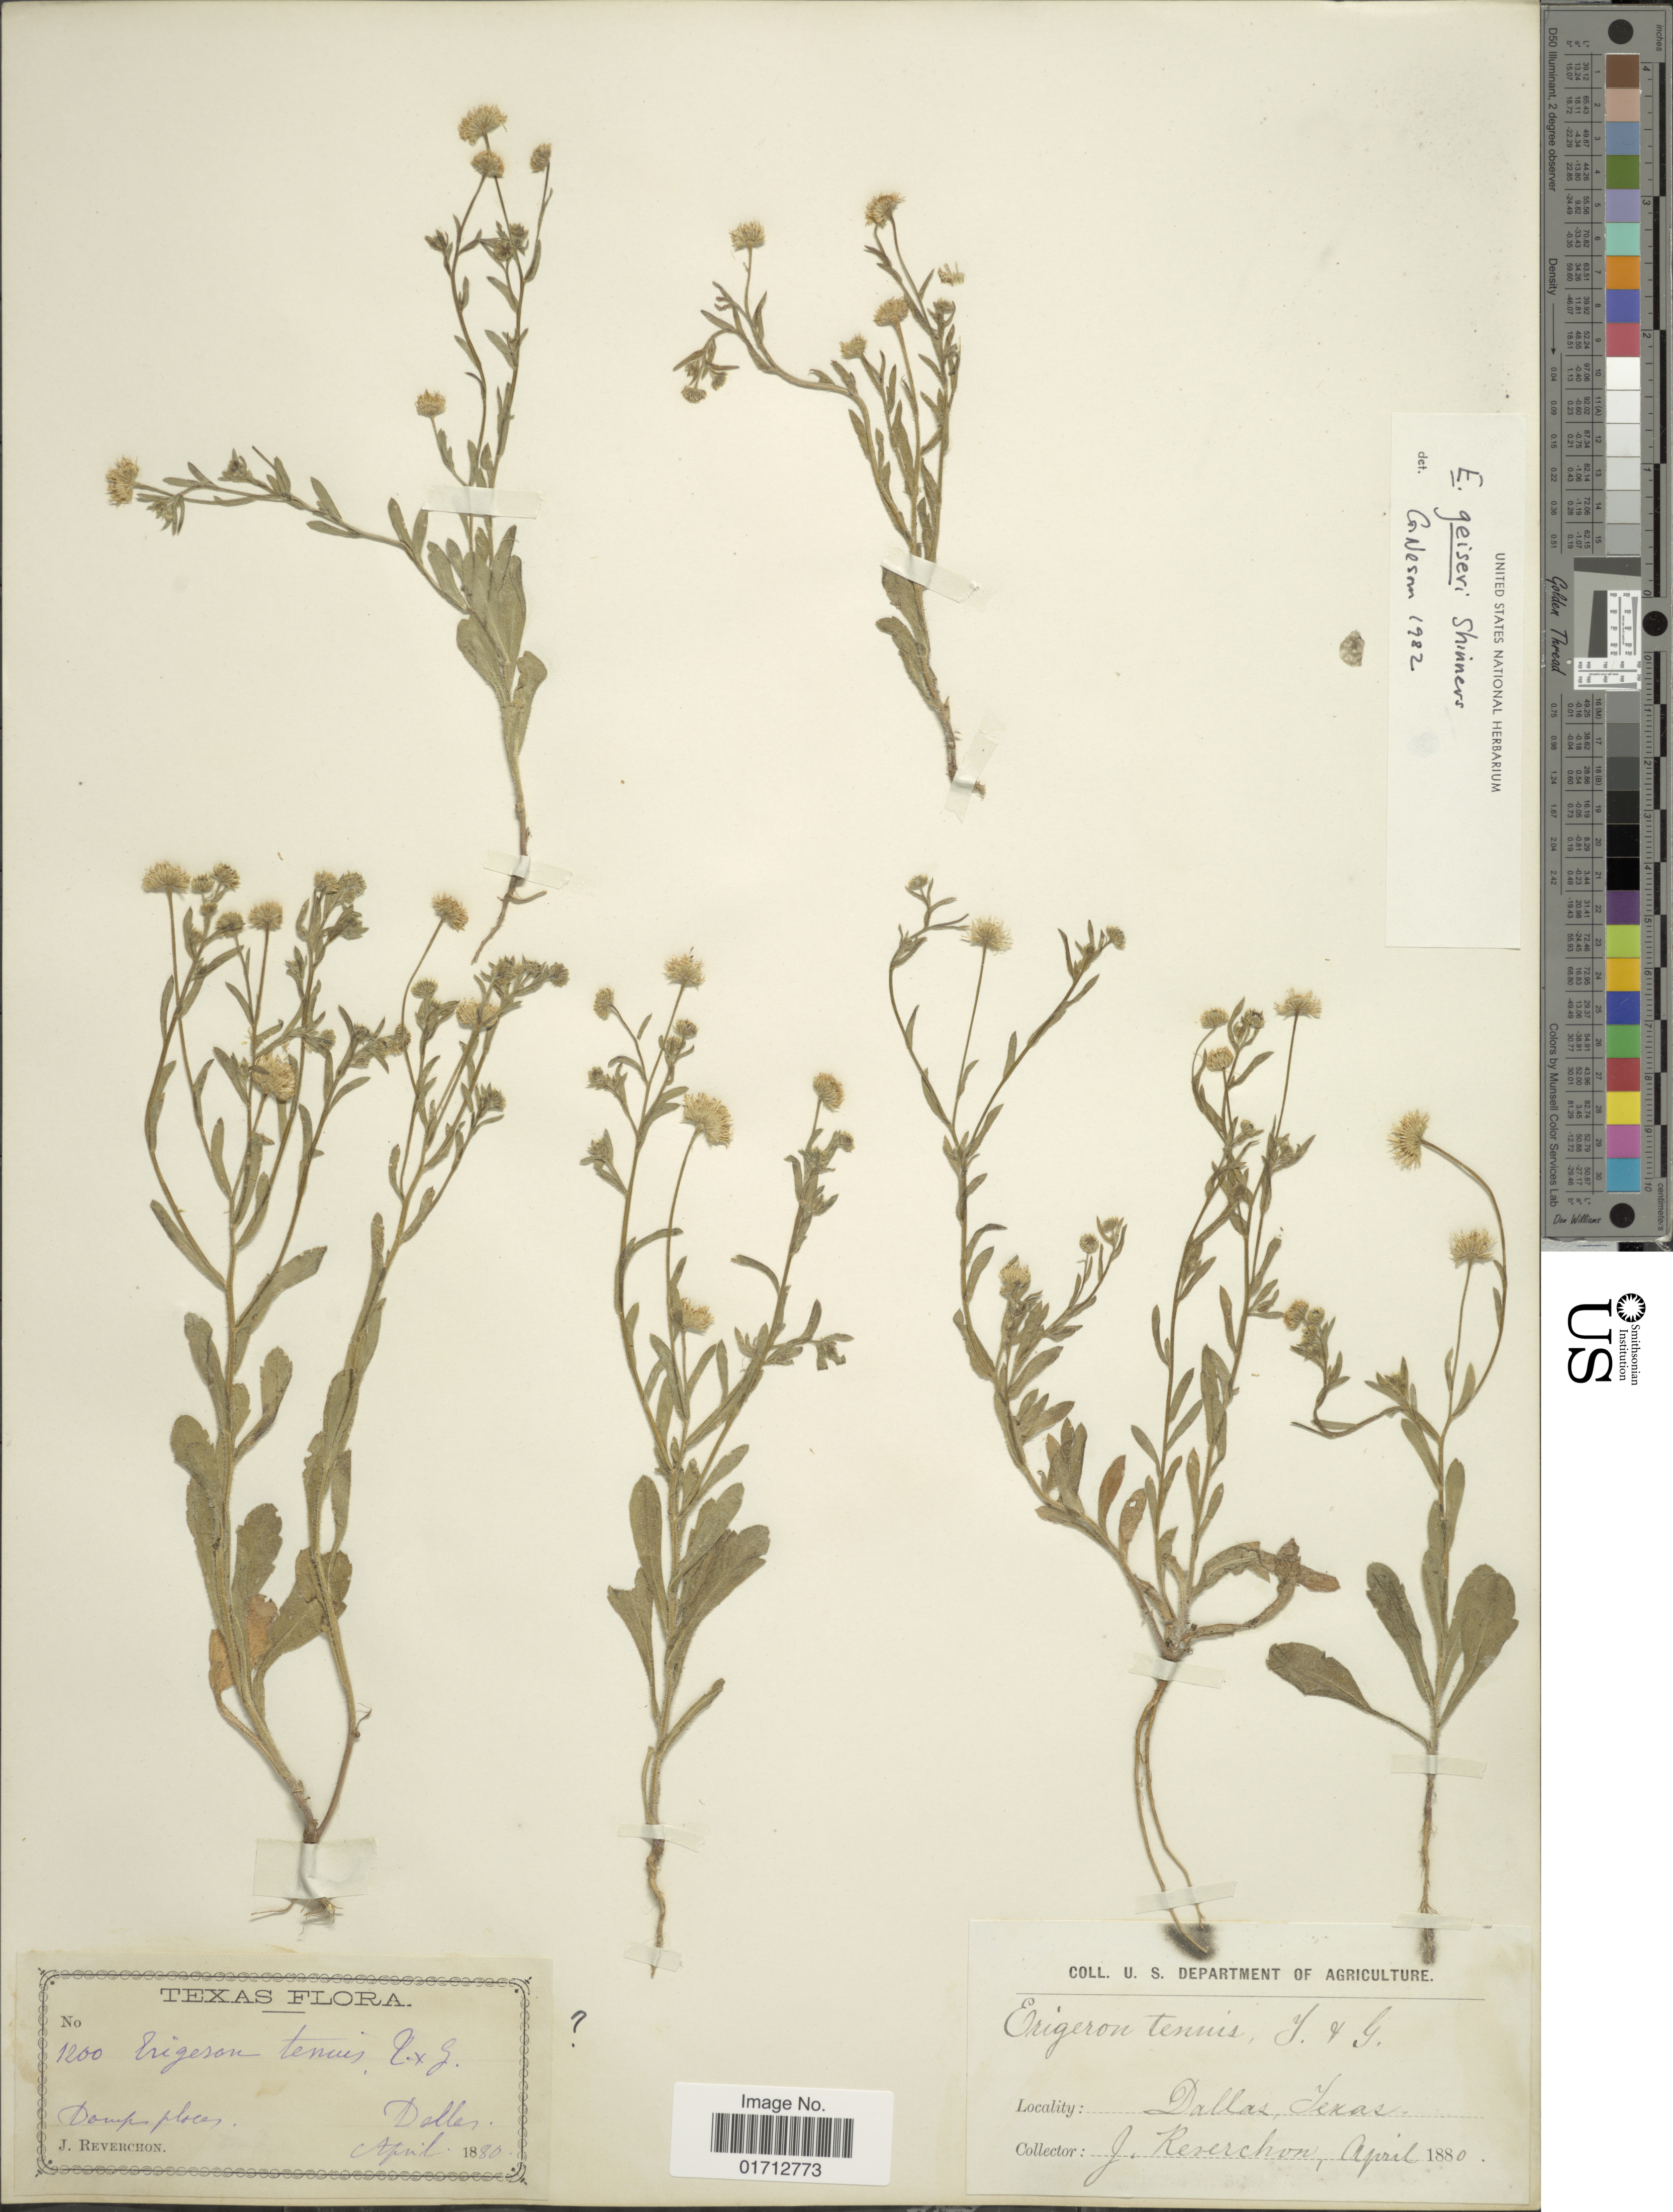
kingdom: Plantae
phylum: Tracheophyta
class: Magnoliopsida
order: Asterales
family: Asteraceae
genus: Erigeron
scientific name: Erigeron geiseri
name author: Shinners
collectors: J. Reverchon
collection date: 1880-04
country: United States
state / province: Texas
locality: Dallas.